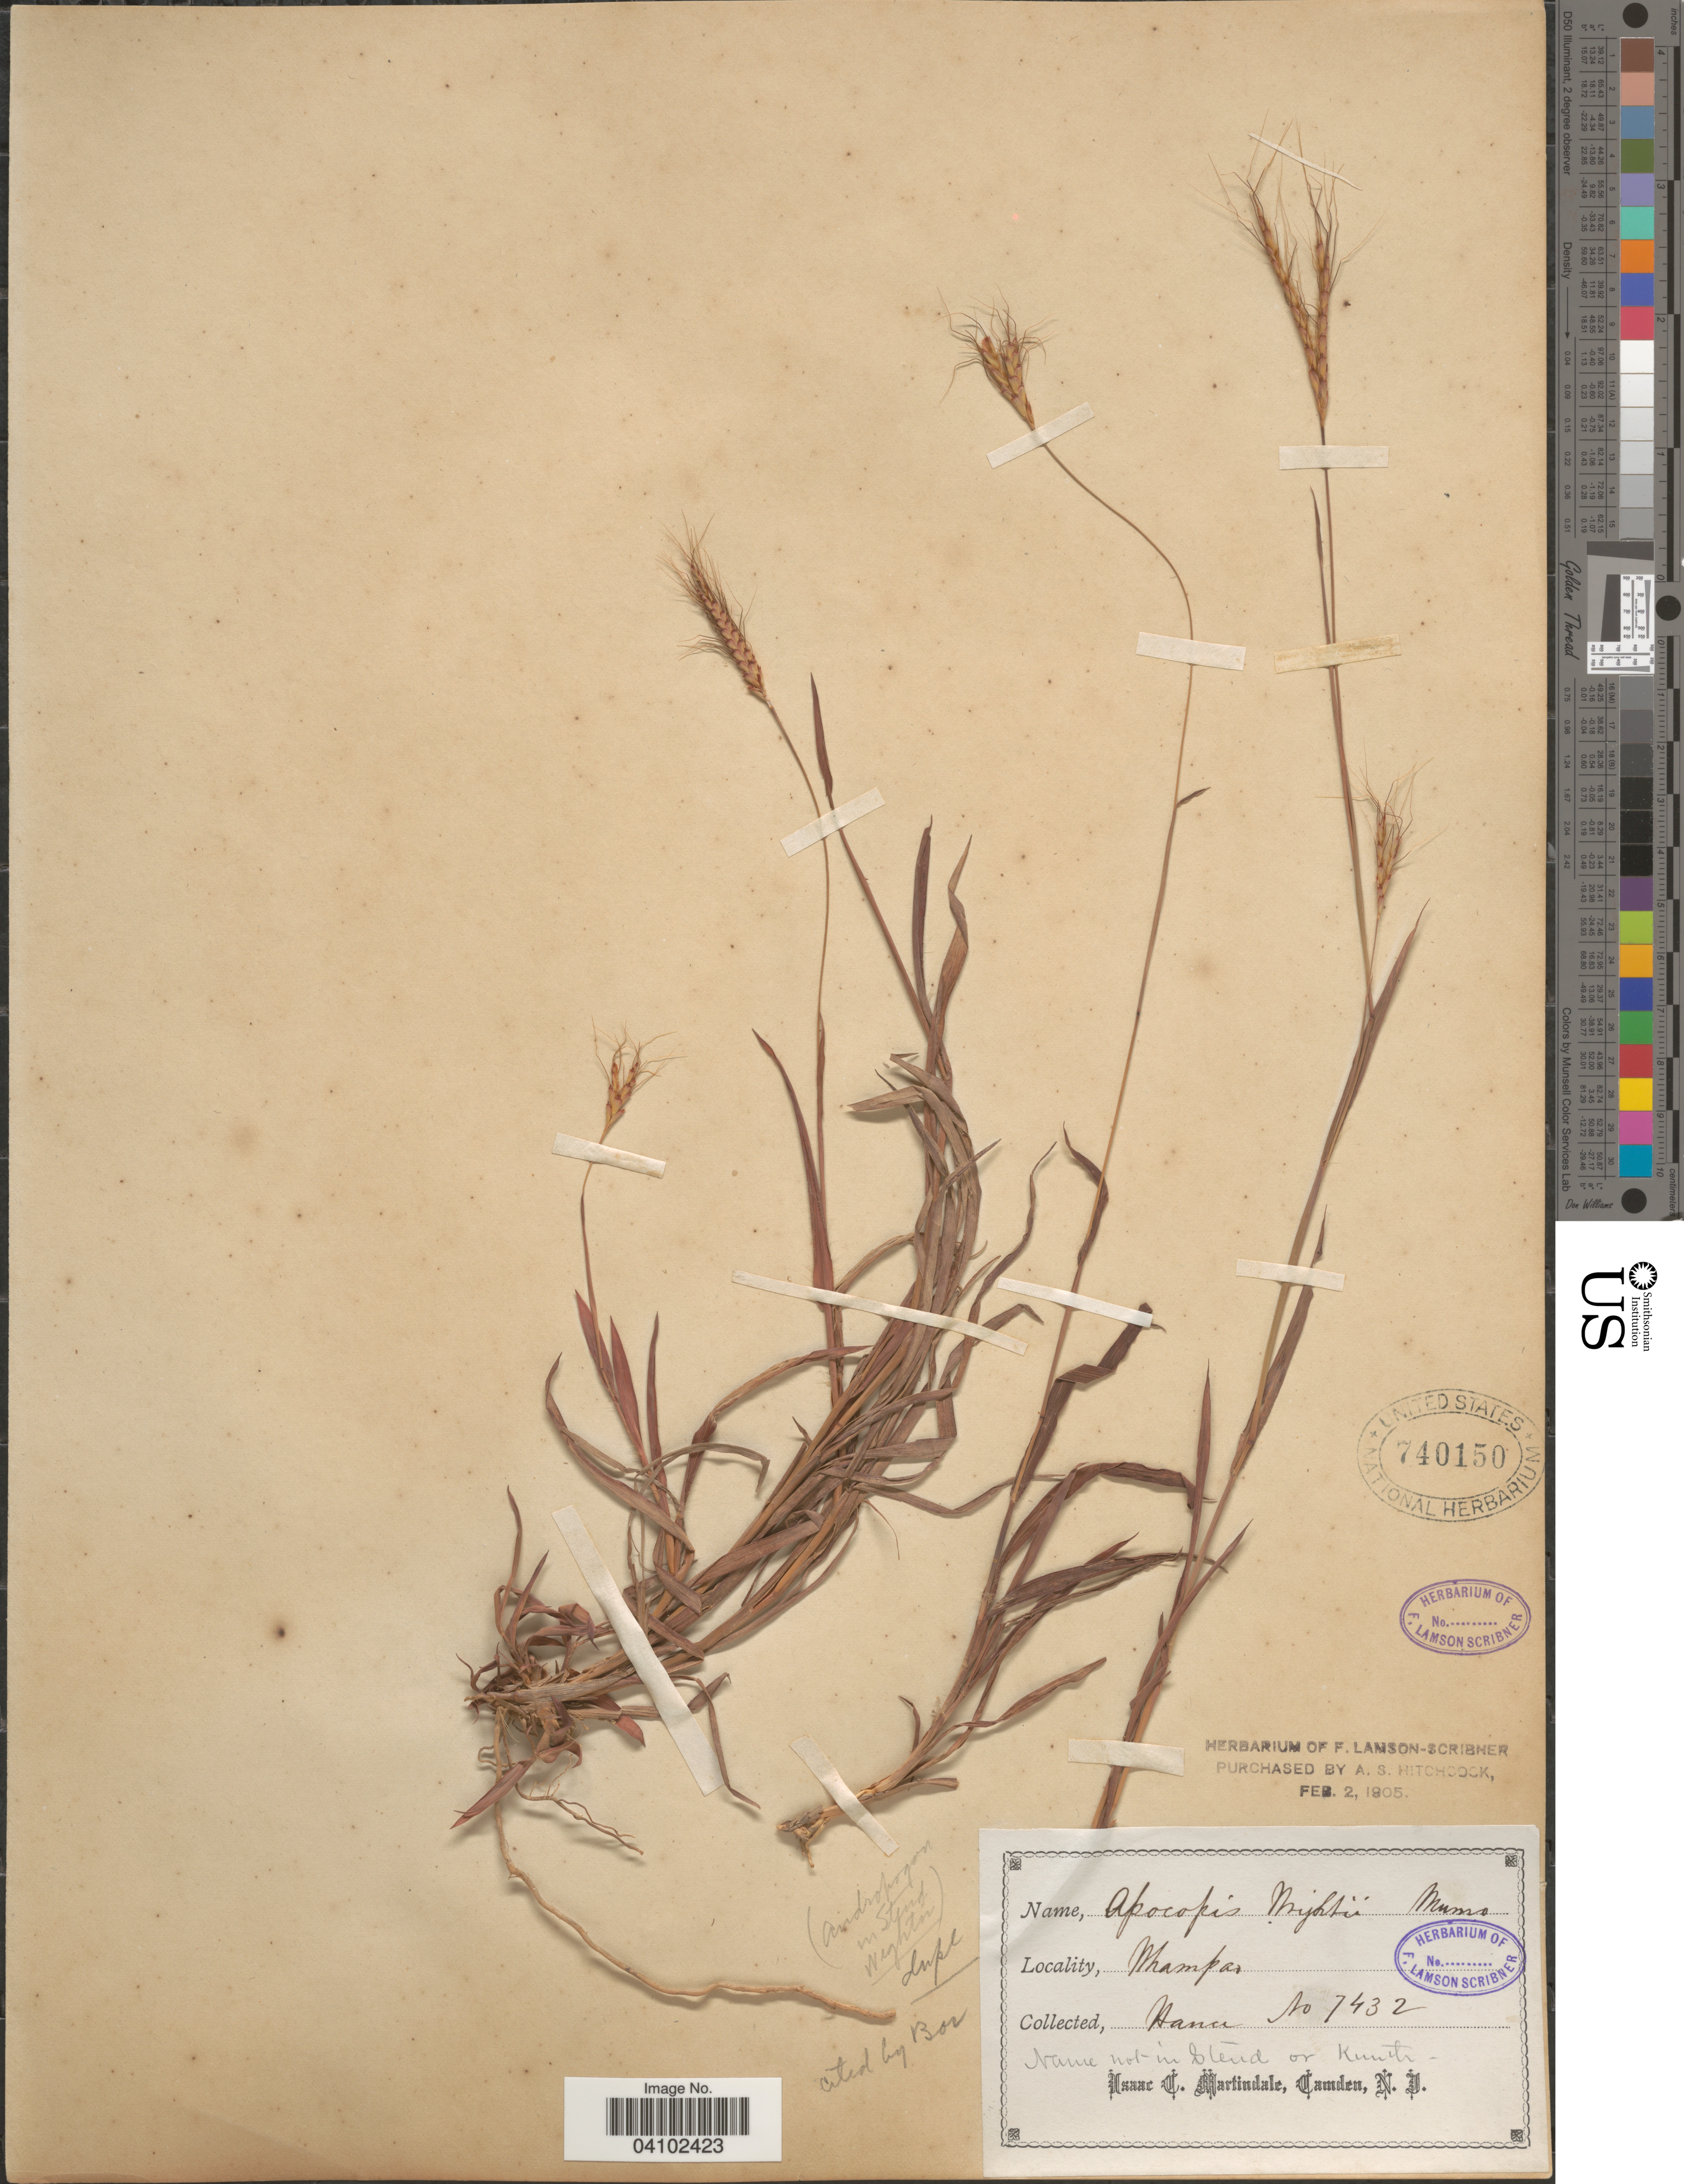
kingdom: Plantae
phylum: Tracheophyta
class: Liliopsida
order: Poales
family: Poaceae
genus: Apocopis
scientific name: Apocopis wrightii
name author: Munro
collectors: Hance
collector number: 7432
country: Singapore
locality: Whampoa.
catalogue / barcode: US 740150